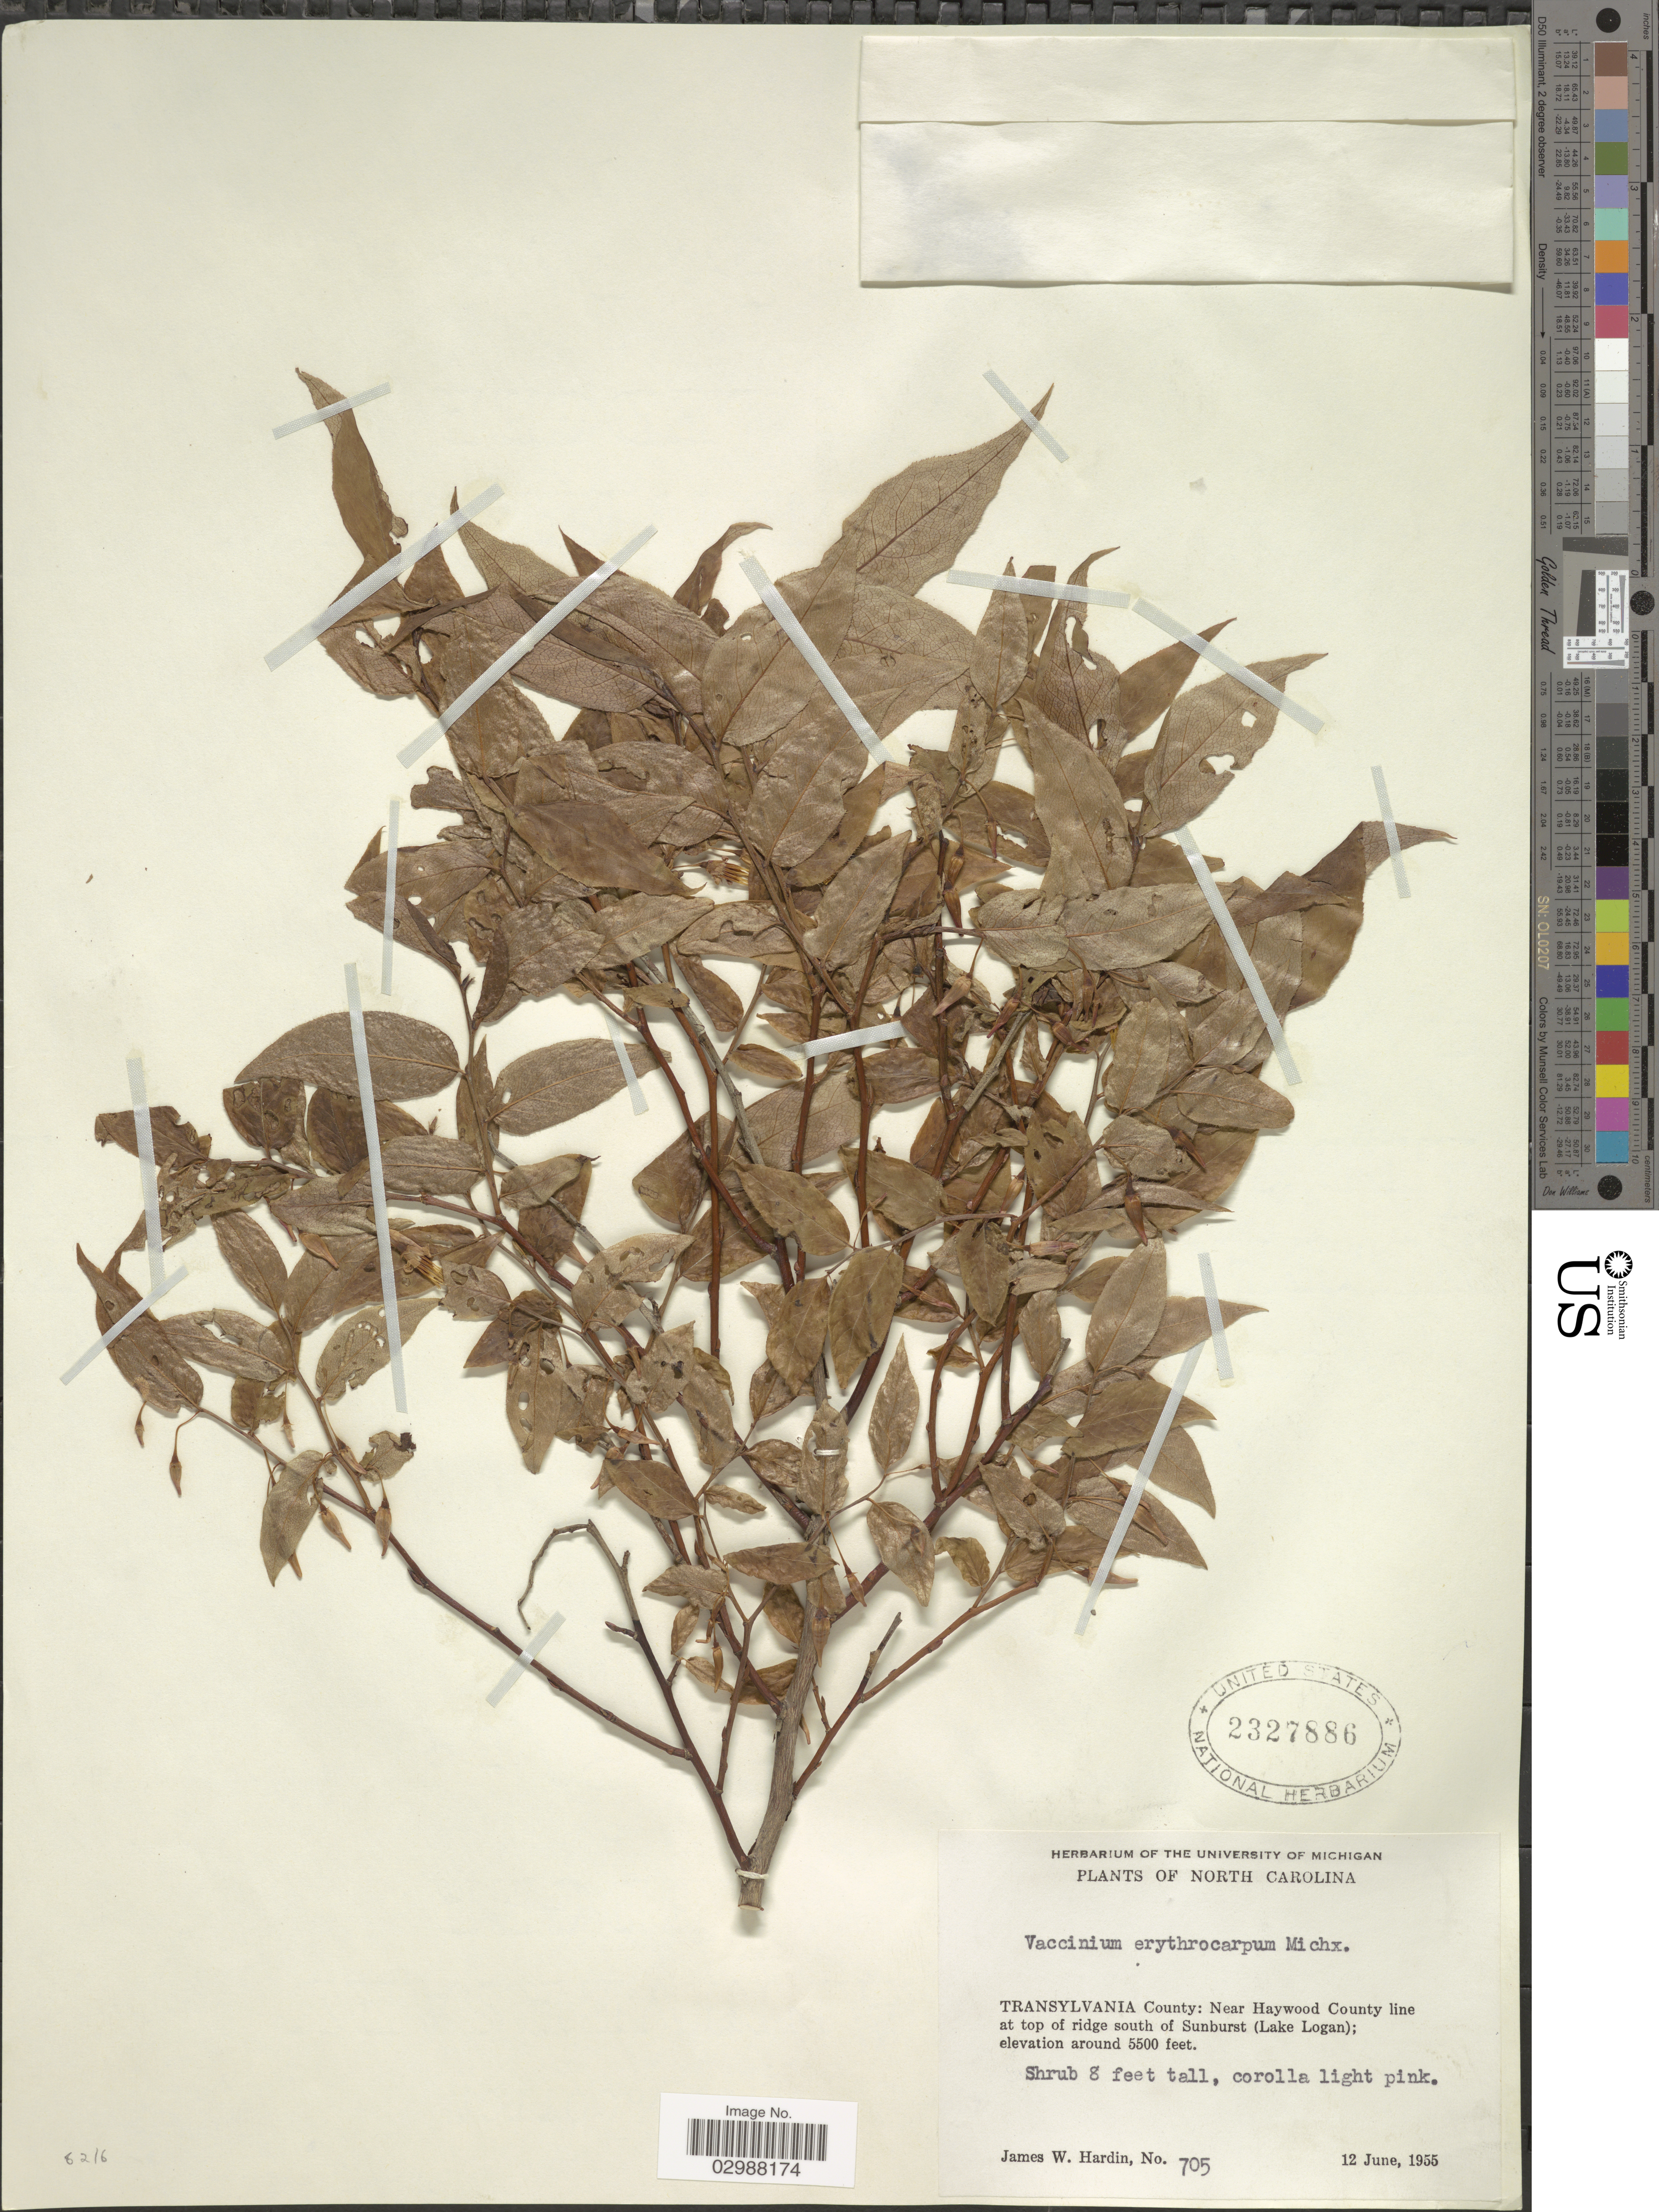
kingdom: Plantae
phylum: Tracheophyta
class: Magnoliopsida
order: Ericales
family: Ericaceae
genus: Vaccinium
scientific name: Vaccinium erythrocarpum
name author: Michx.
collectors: J. W. Hardin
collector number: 705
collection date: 1955-06-12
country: United States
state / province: North Carolina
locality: Transylvania County: Near Haywood County line at top of ridge south of Sunburst (Lake Logan).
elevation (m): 1676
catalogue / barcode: US 2327886